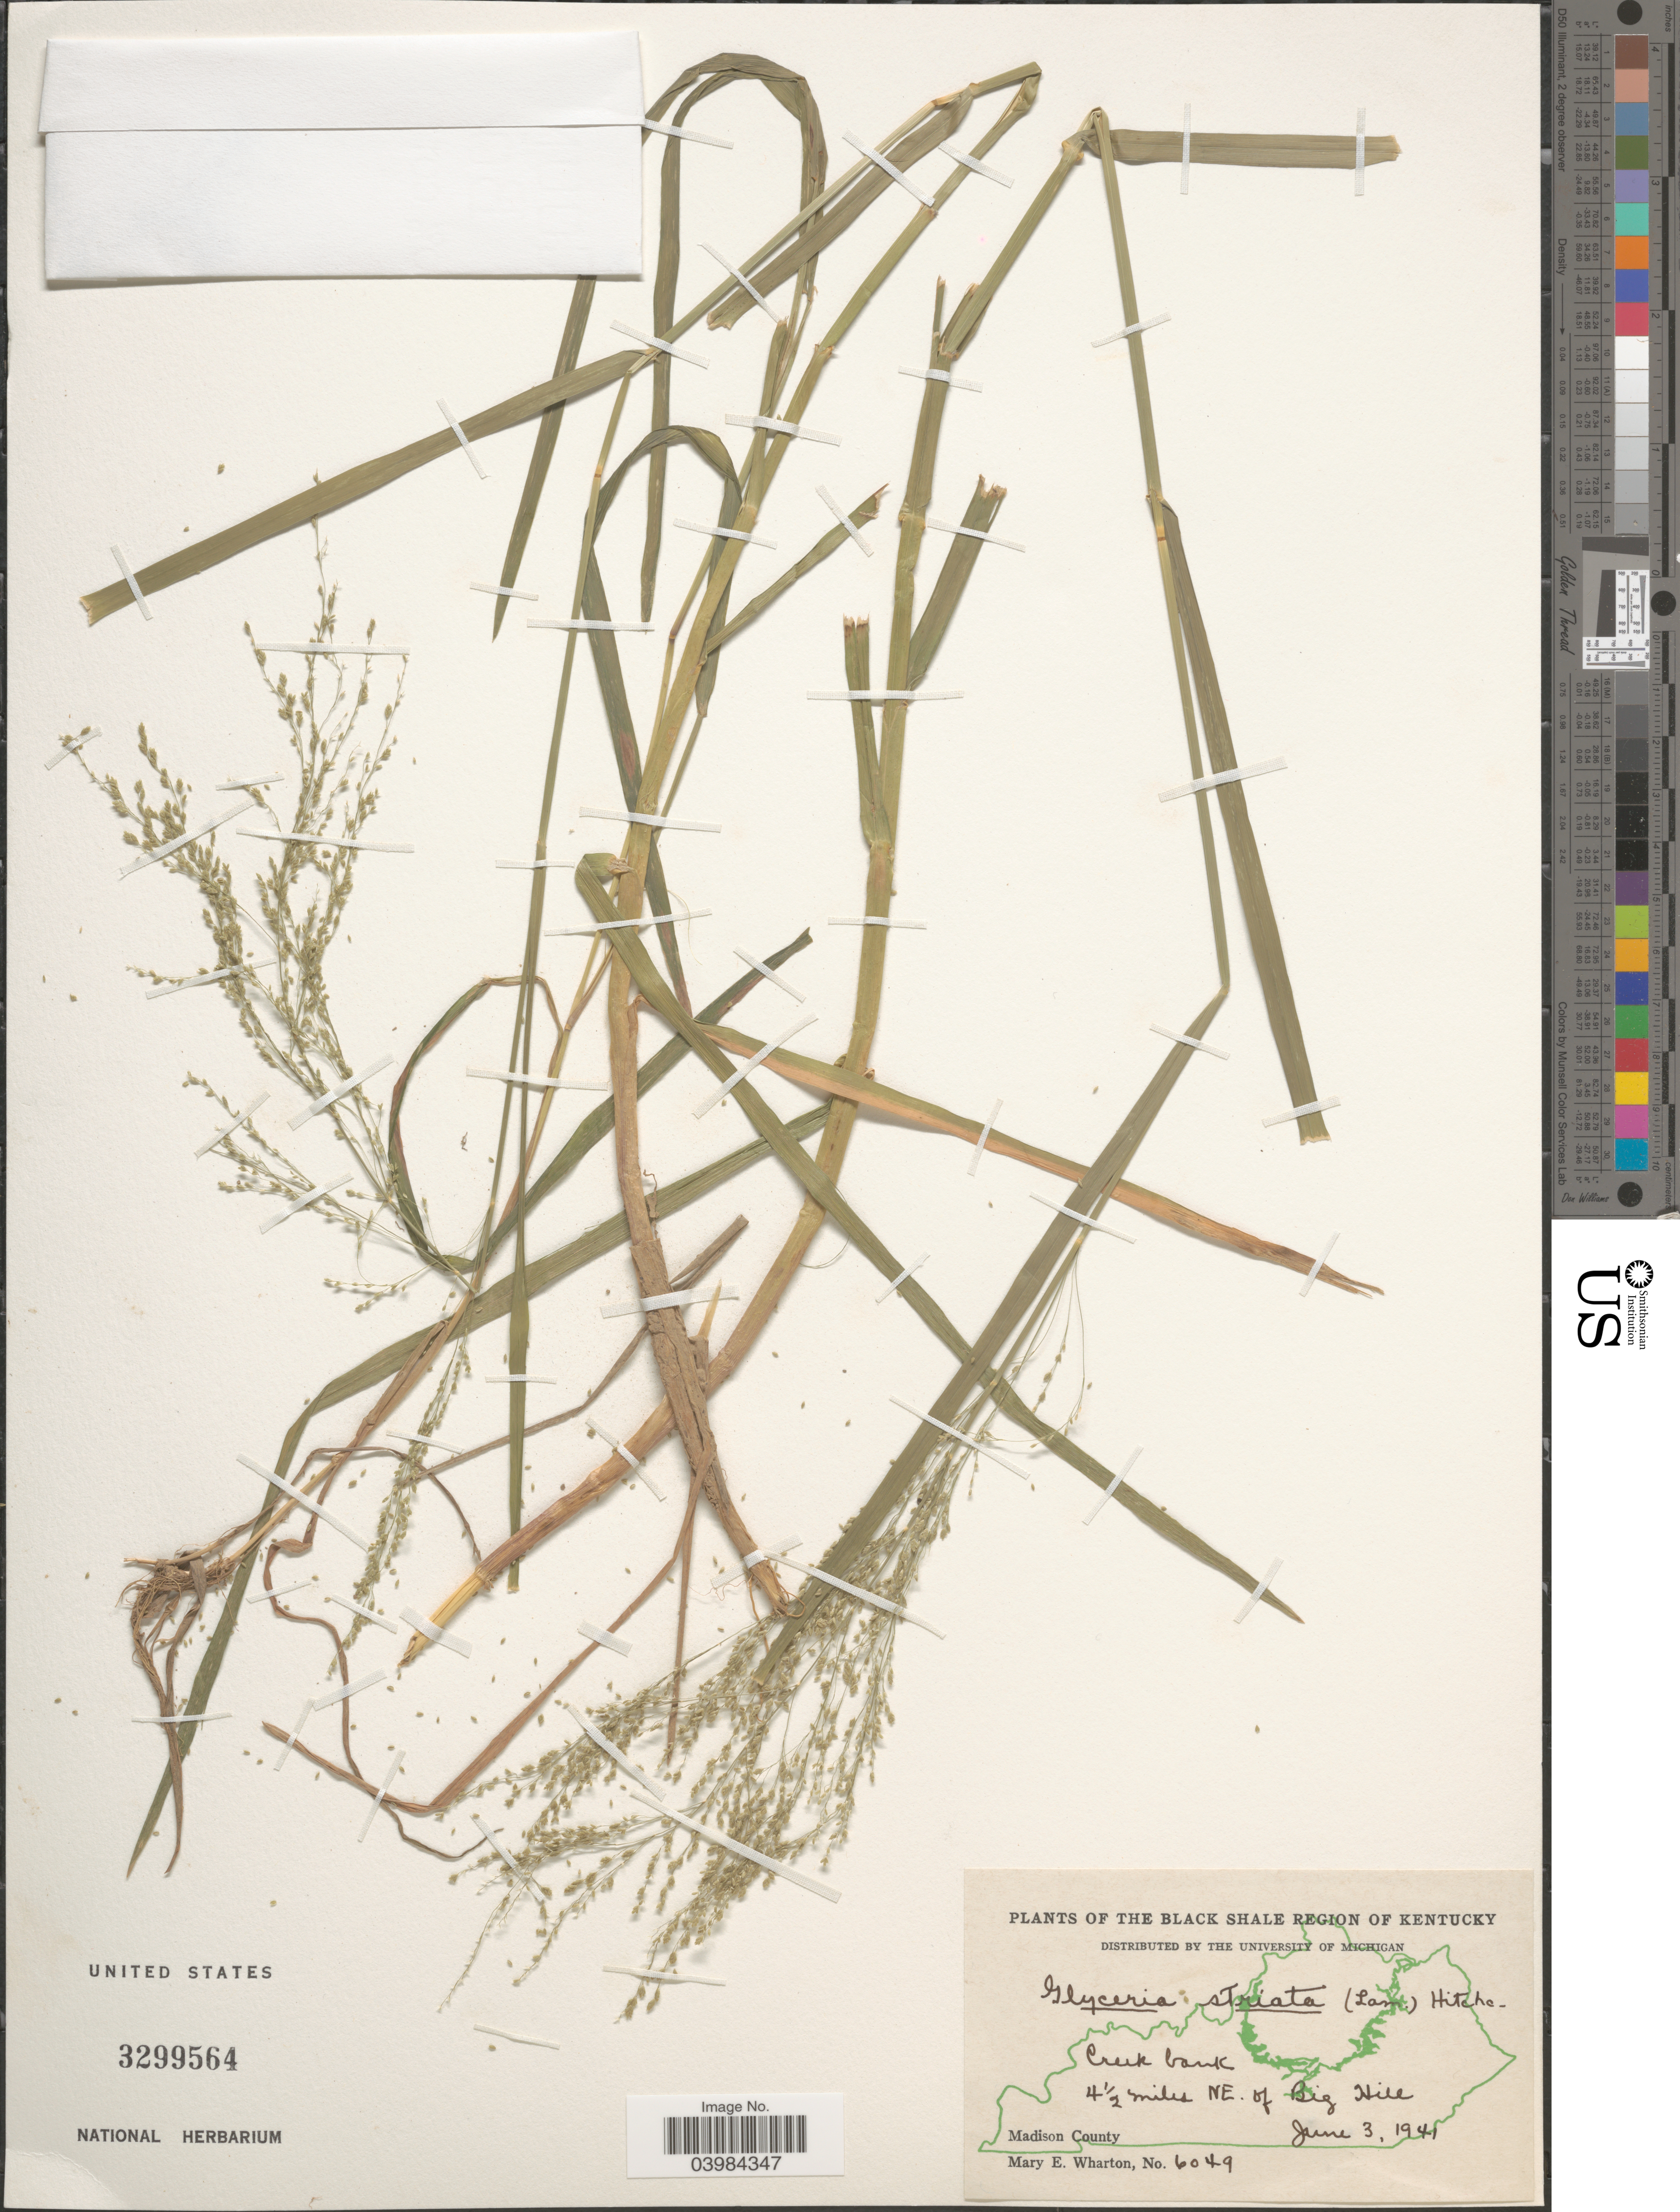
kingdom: Plantae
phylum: Tracheophyta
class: Liliopsida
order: Poales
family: Poaceae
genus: Glyceria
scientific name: Glyceria striata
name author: (Lam.) Hitchc.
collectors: M. Wharton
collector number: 6049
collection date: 1941-06-03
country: United States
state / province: Kentucky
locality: The Black Shale Region of Kentucky. Creek bank. 4½ mile NE. of Big Hill. Madison County.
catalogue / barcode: US 3299564